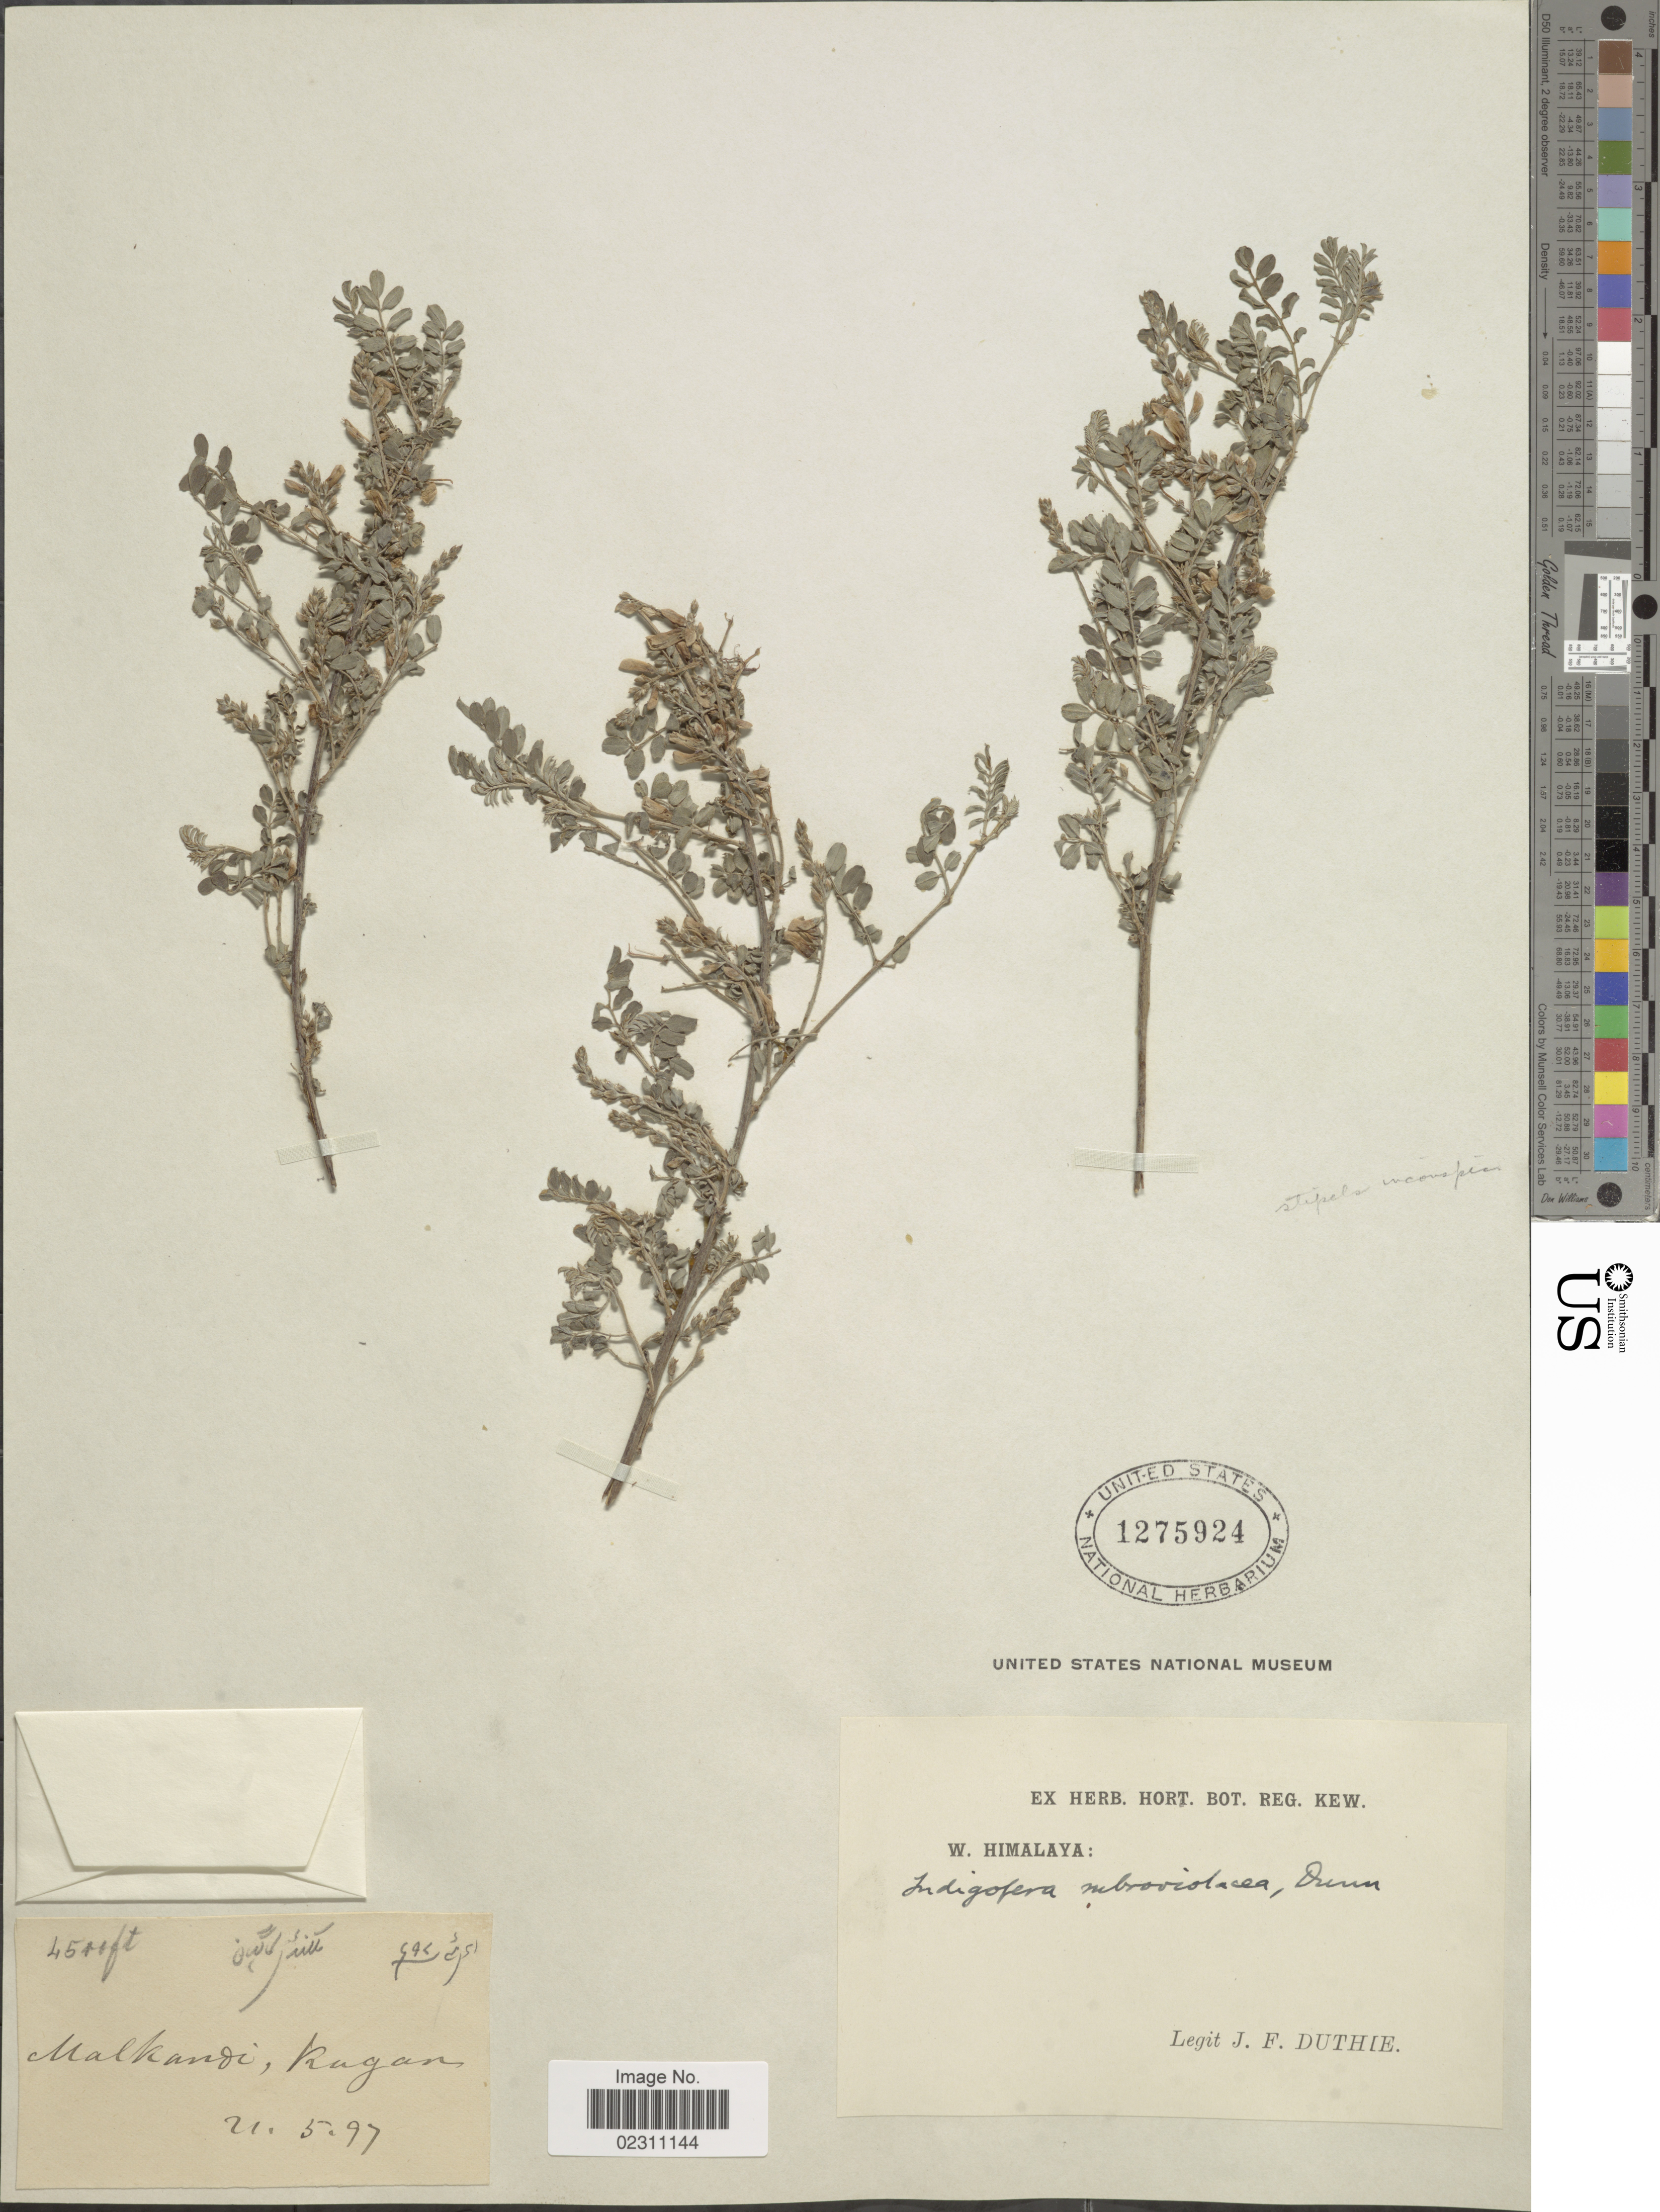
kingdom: Plantae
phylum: Tracheophyta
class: Magnoliopsida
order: Fabales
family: Fabaceae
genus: Indigofera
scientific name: Indigofera rubroviolacea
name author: Dunn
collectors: J. F. Duthie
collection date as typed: Transcribed d/m/y: 21/5/97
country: India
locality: W. Himalaya. Malkandi, Kugan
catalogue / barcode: US 1275924